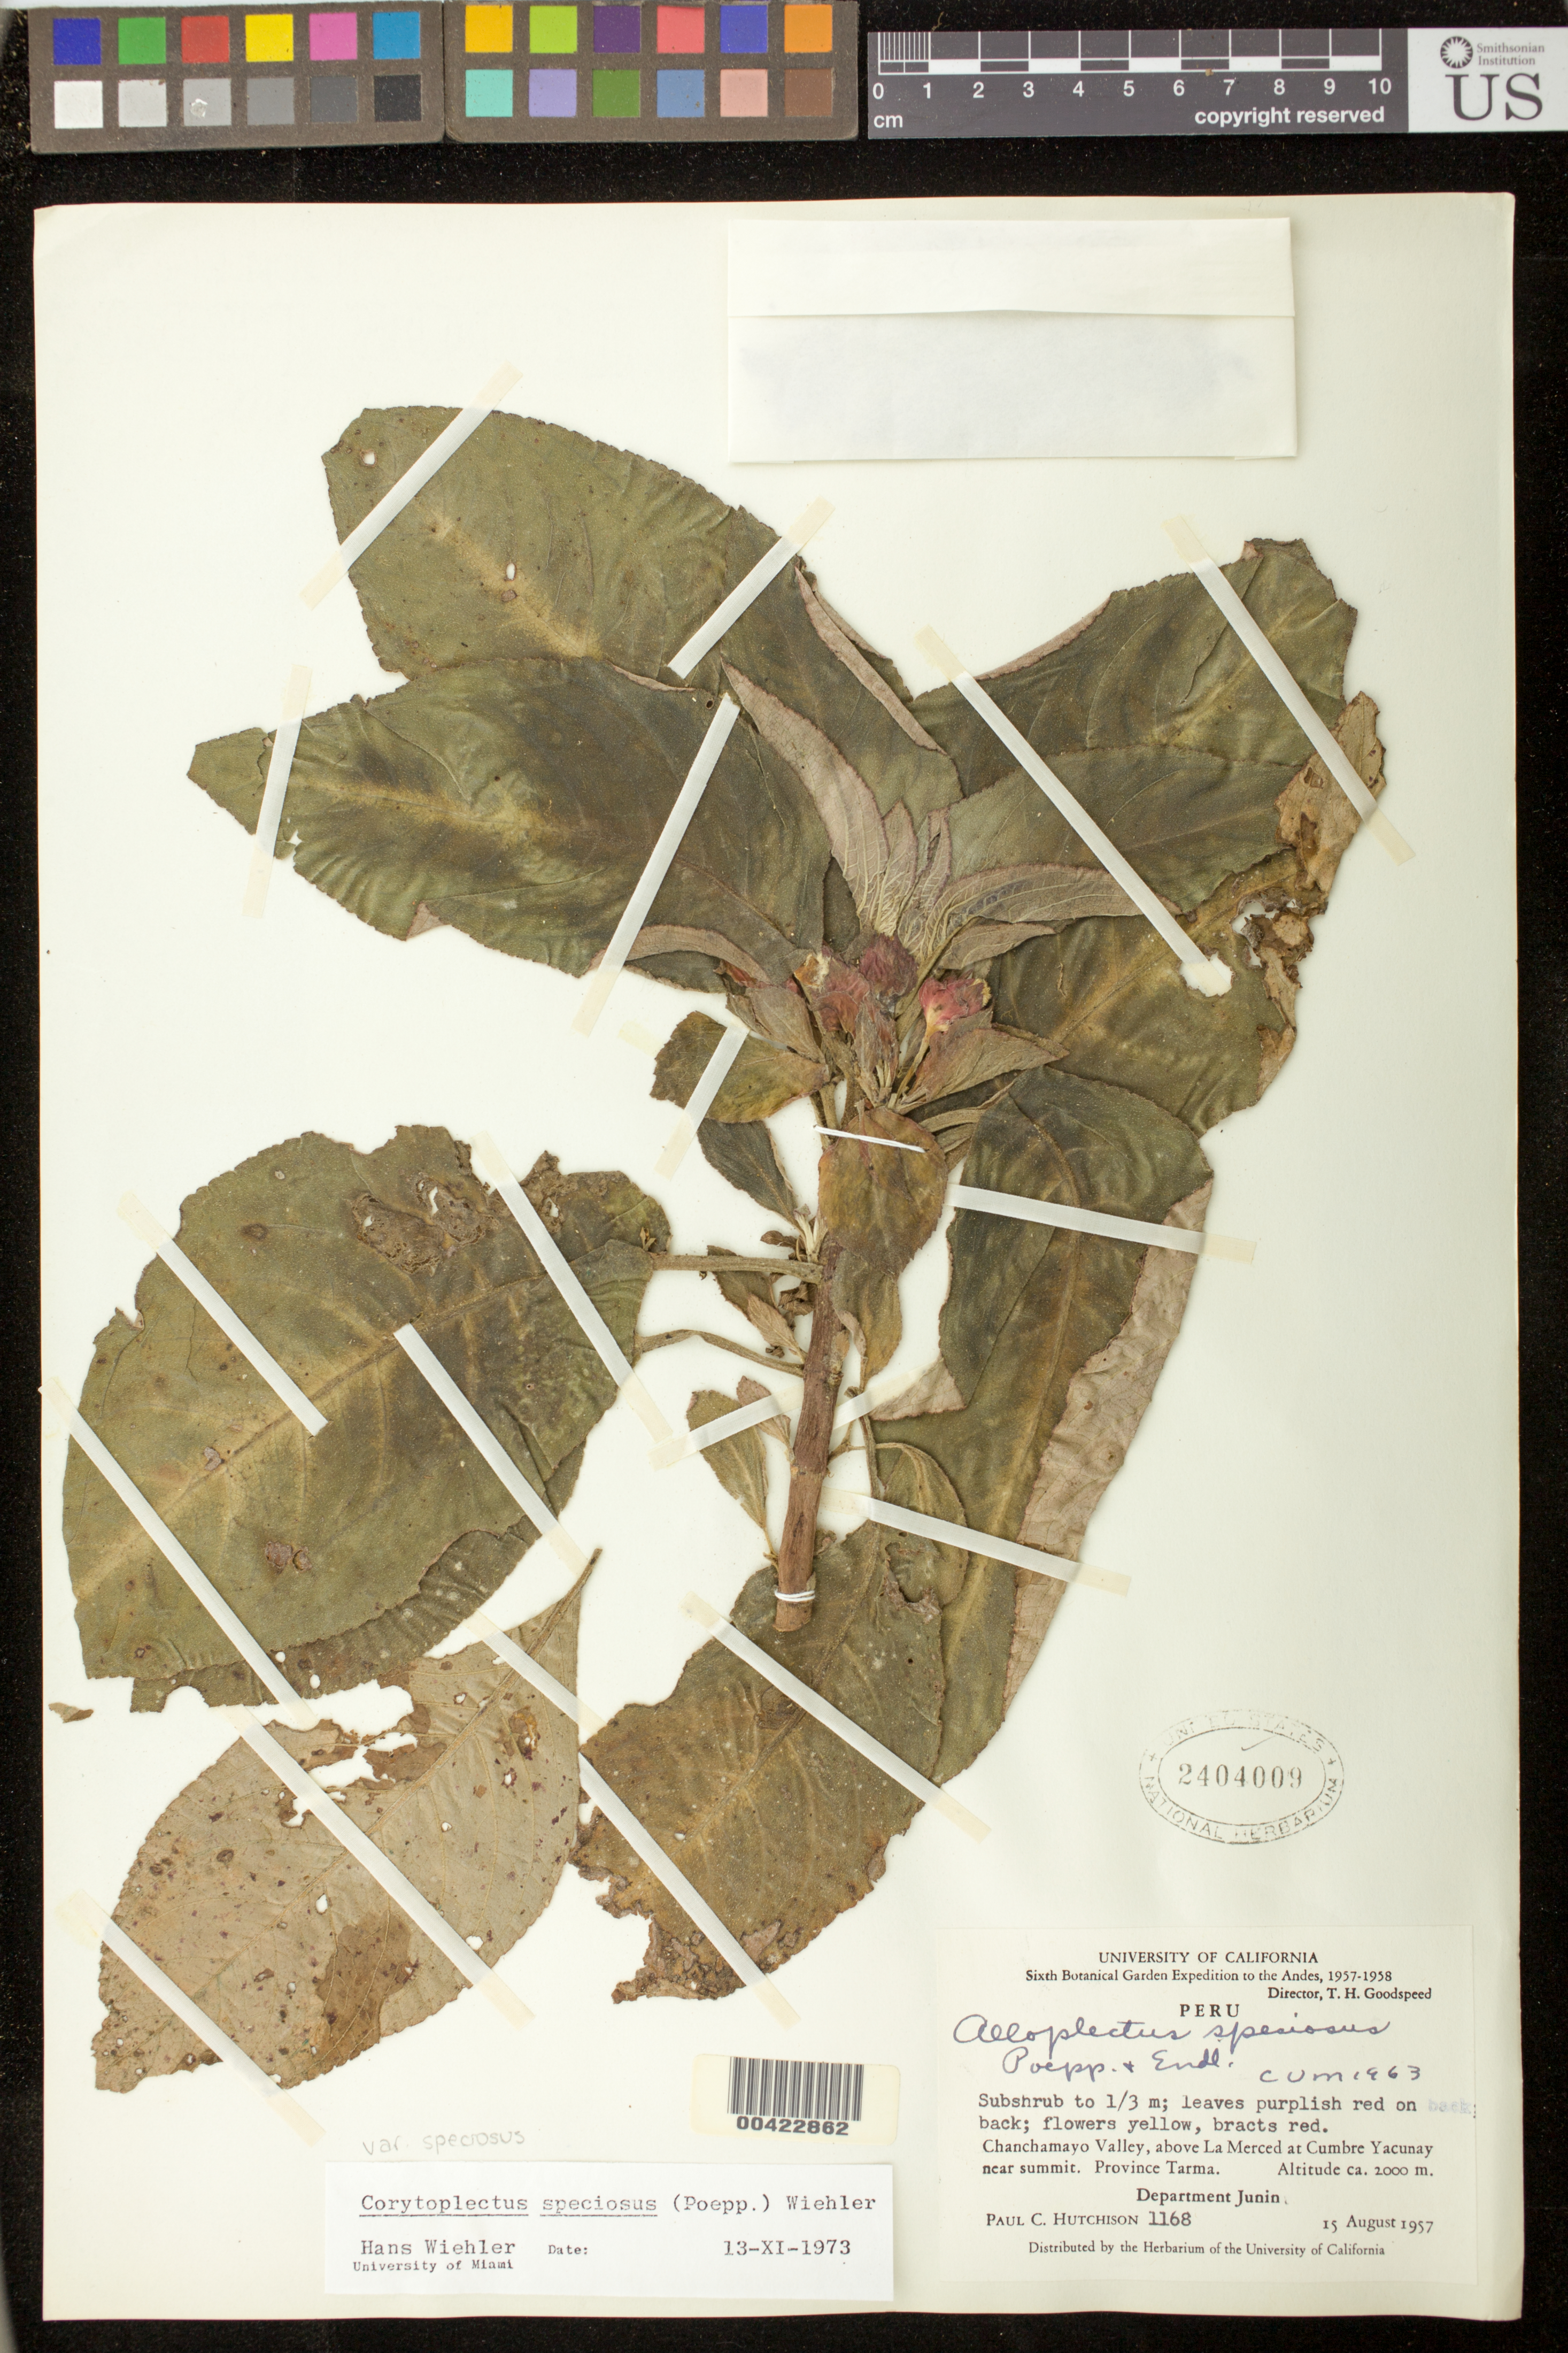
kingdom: Plantae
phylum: Tracheophyta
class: Magnoliopsida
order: Lamiales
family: Gesneriaceae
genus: Corytoplectus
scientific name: Corytoplectus speciosus var. speciosus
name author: (Poepp.) Wiehler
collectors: P. C. Hutchison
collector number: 1168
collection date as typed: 15 Aug 1957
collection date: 1957-08-15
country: Peru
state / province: Junín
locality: Chanchamayo valley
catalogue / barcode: US 2402009